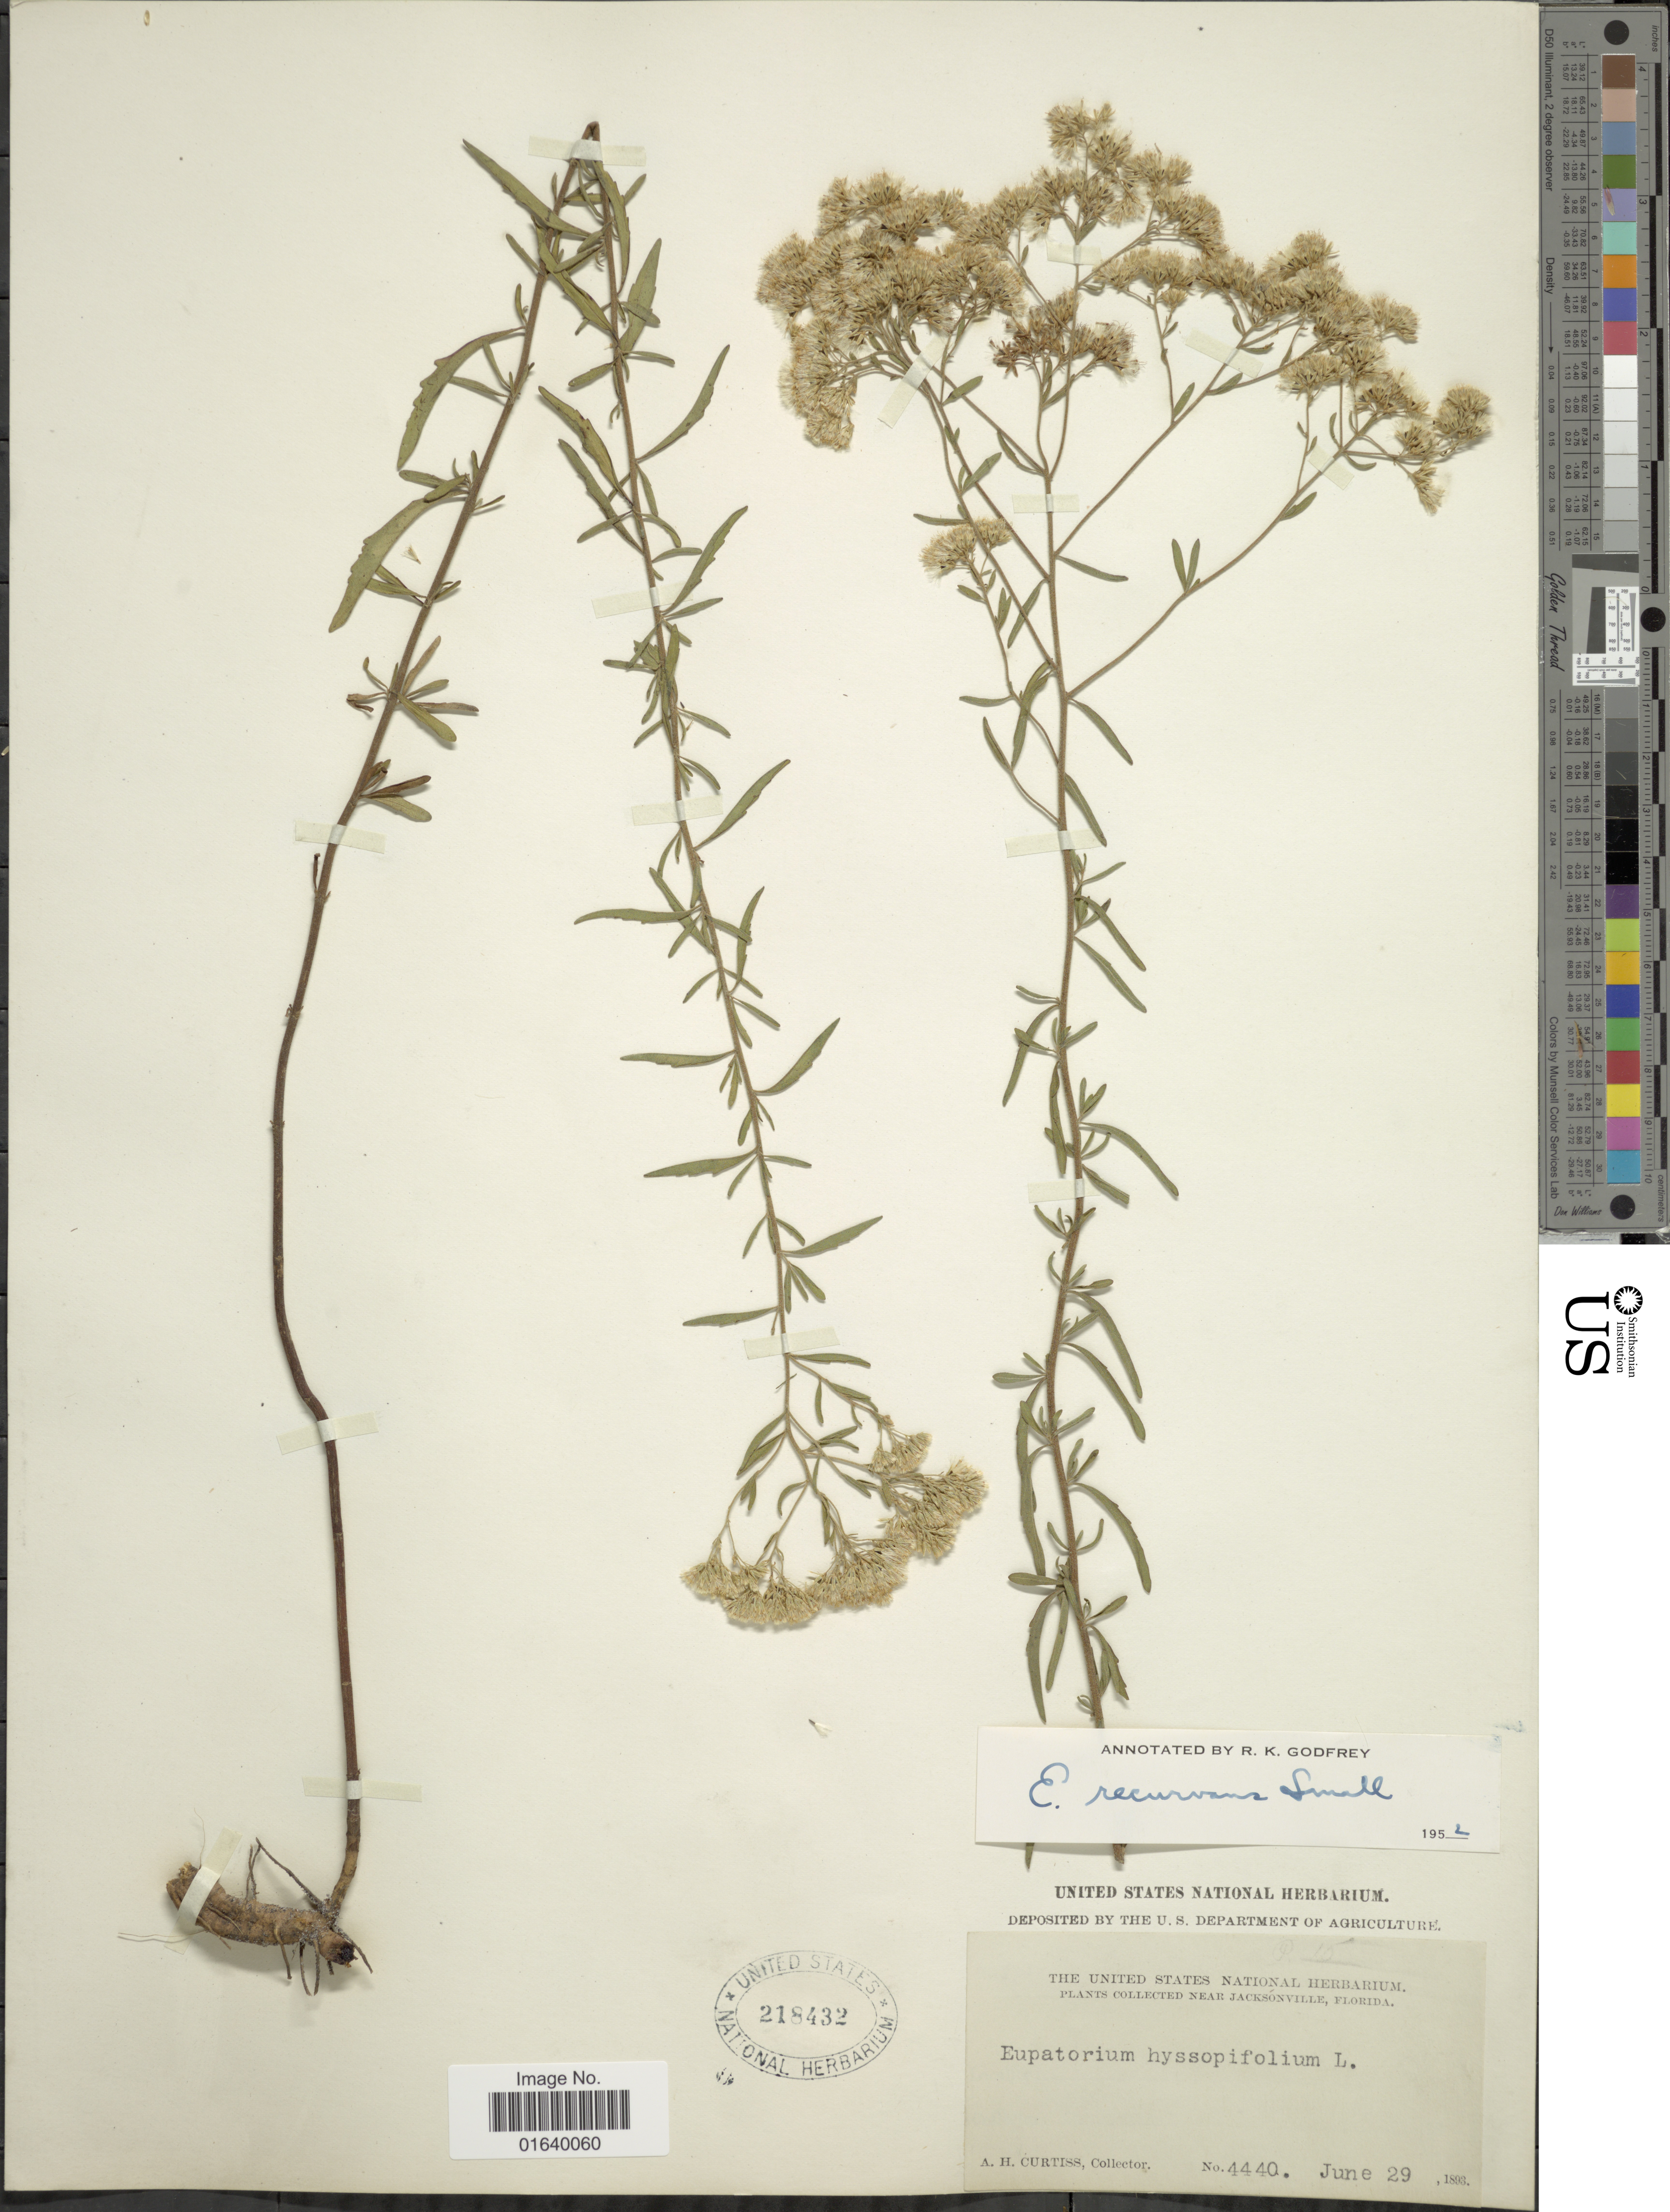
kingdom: Plantae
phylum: Tracheophyta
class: Magnoliopsida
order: Asterales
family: Asteraceae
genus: Eupatorium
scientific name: Eupatorium recurvans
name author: Small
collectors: A. H. Curtiss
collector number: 4440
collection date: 1893-06-29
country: United States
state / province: Florida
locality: Near Jacksonville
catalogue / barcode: US 218432